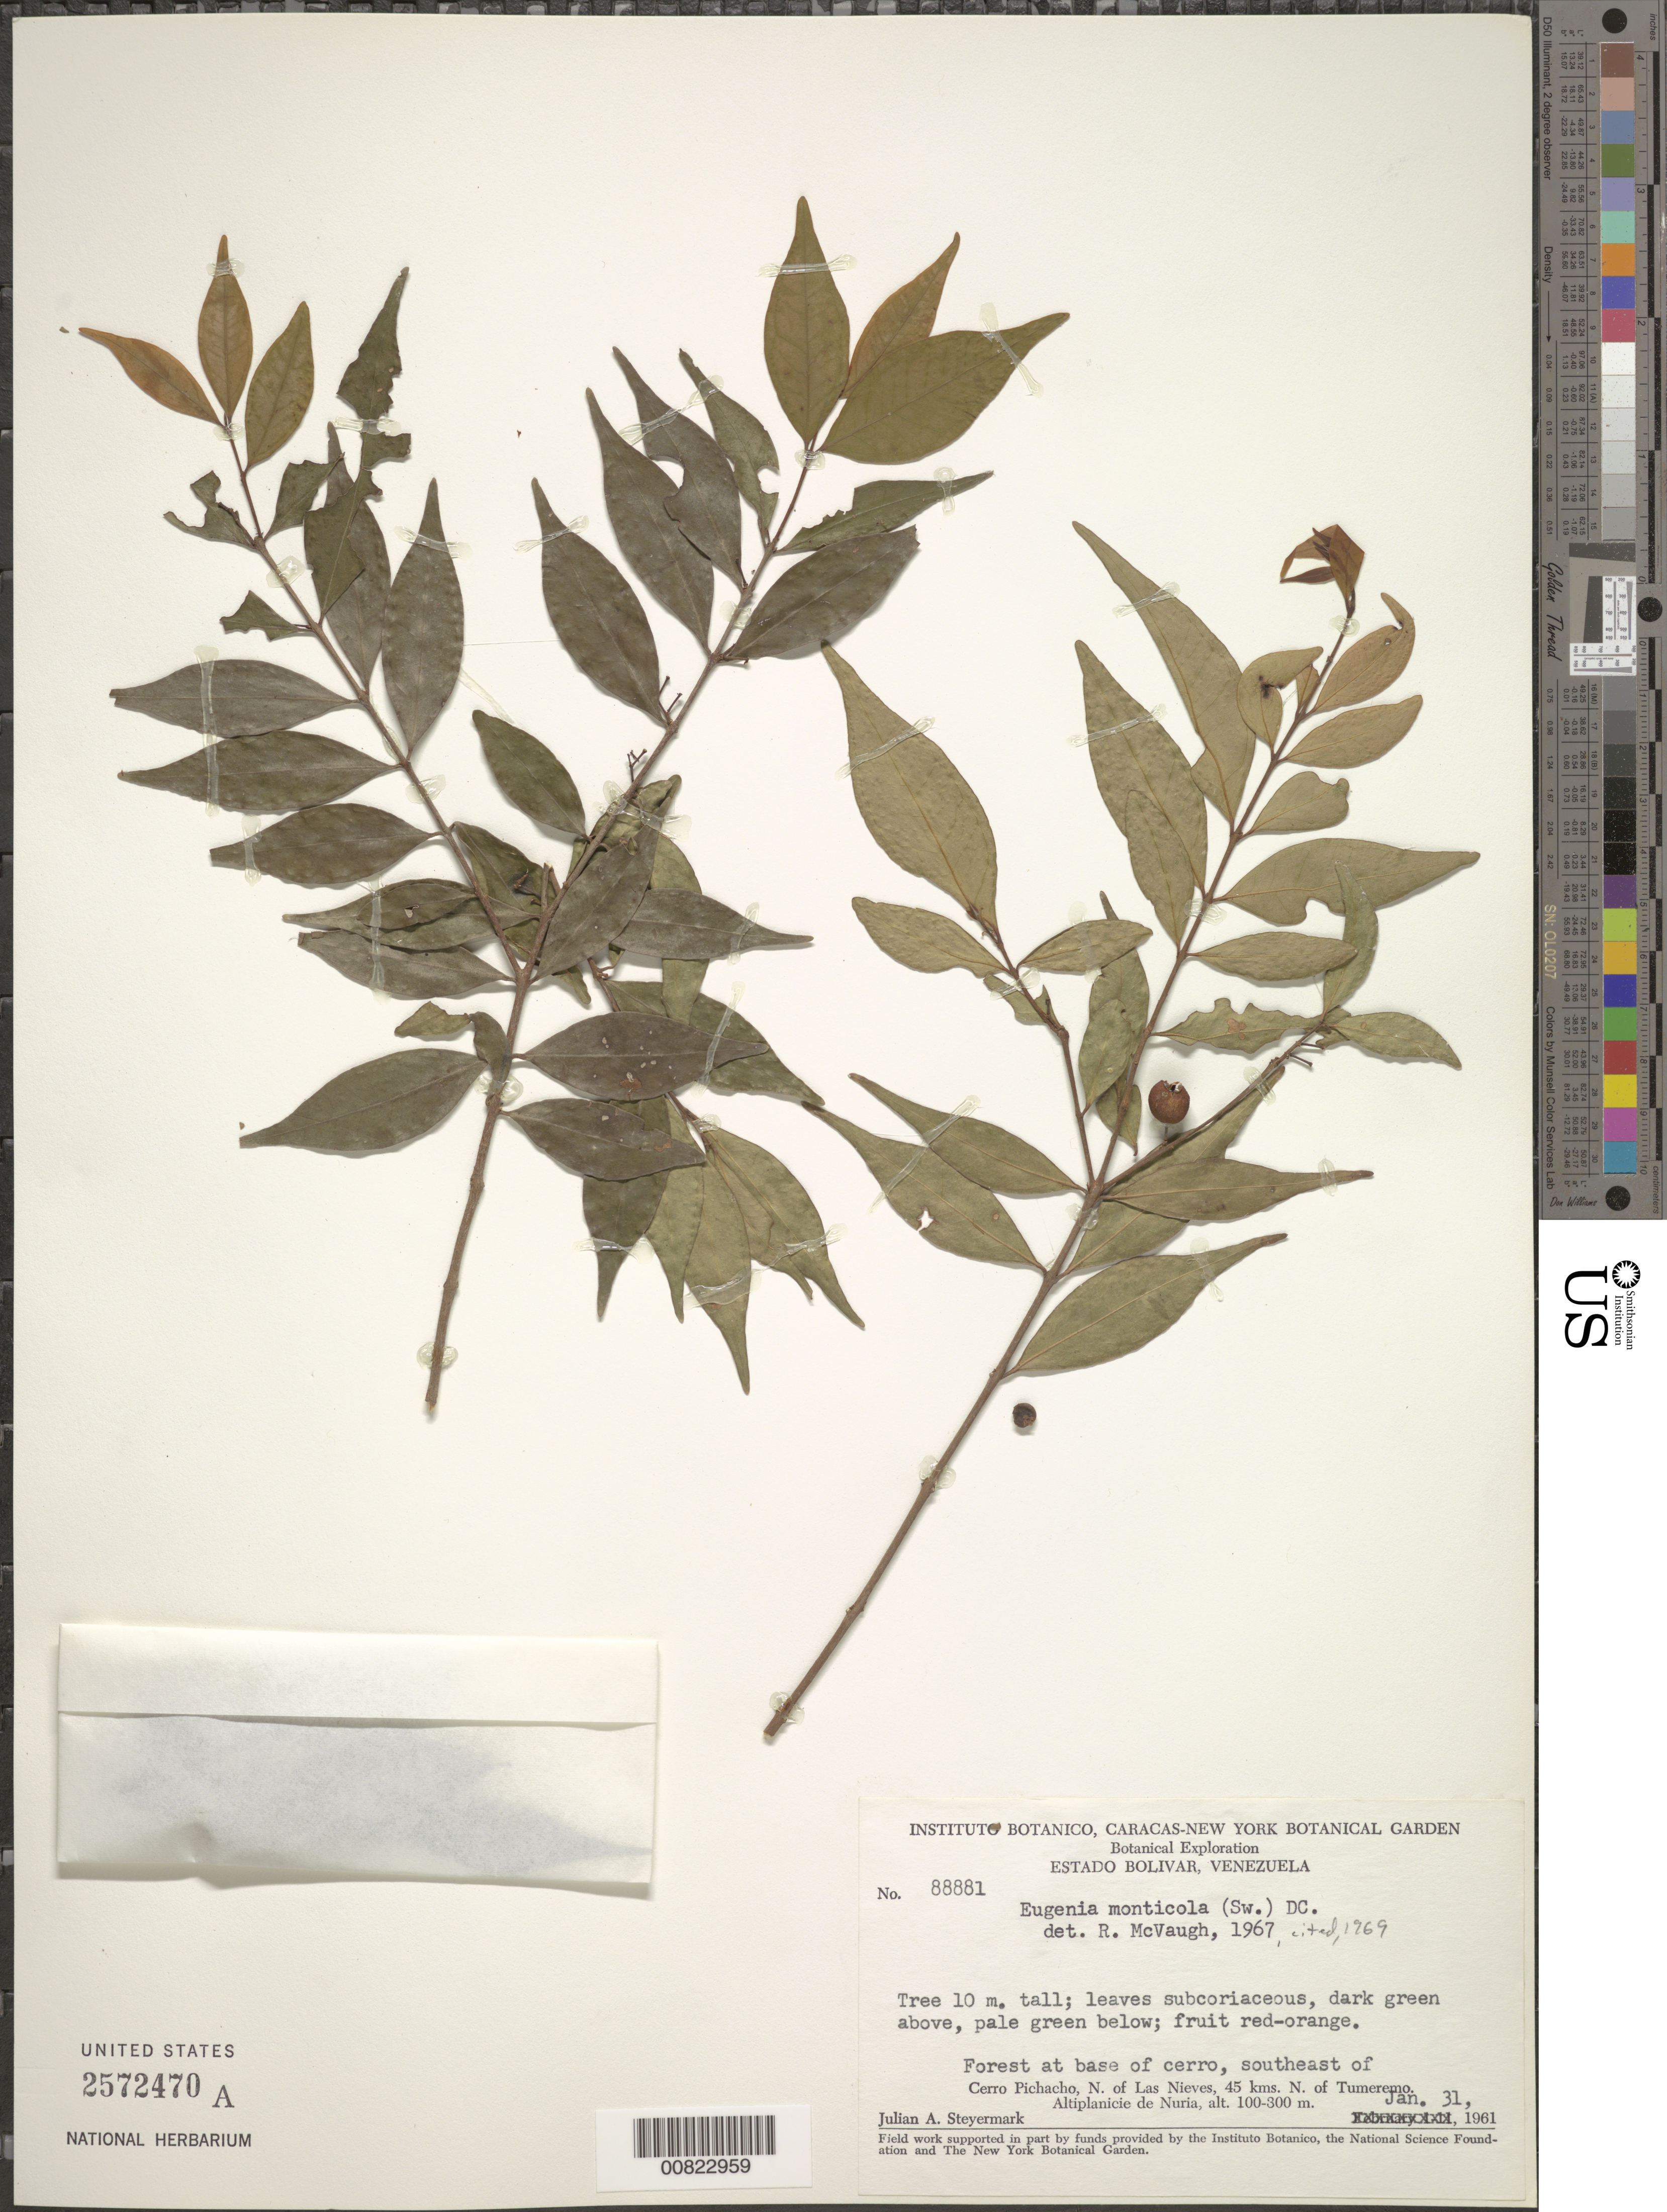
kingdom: Plantae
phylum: Tracheophyta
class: Magnoliopsida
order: Myrtales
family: Myrtaceae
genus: Eugenia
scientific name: Eugenia monticola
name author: (Sw.) DC.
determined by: McVaugh, R.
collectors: J. Steyermark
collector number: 88881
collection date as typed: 31-Jan-61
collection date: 1961-01-31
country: Venezuela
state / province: Bolívar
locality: Cerro El Picacho, SE of; N of Las Nieves, 45 km N of Tumeremo, Altiplanicie de Nuria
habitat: Forest at base of cerro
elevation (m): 100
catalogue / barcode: US 2572470A